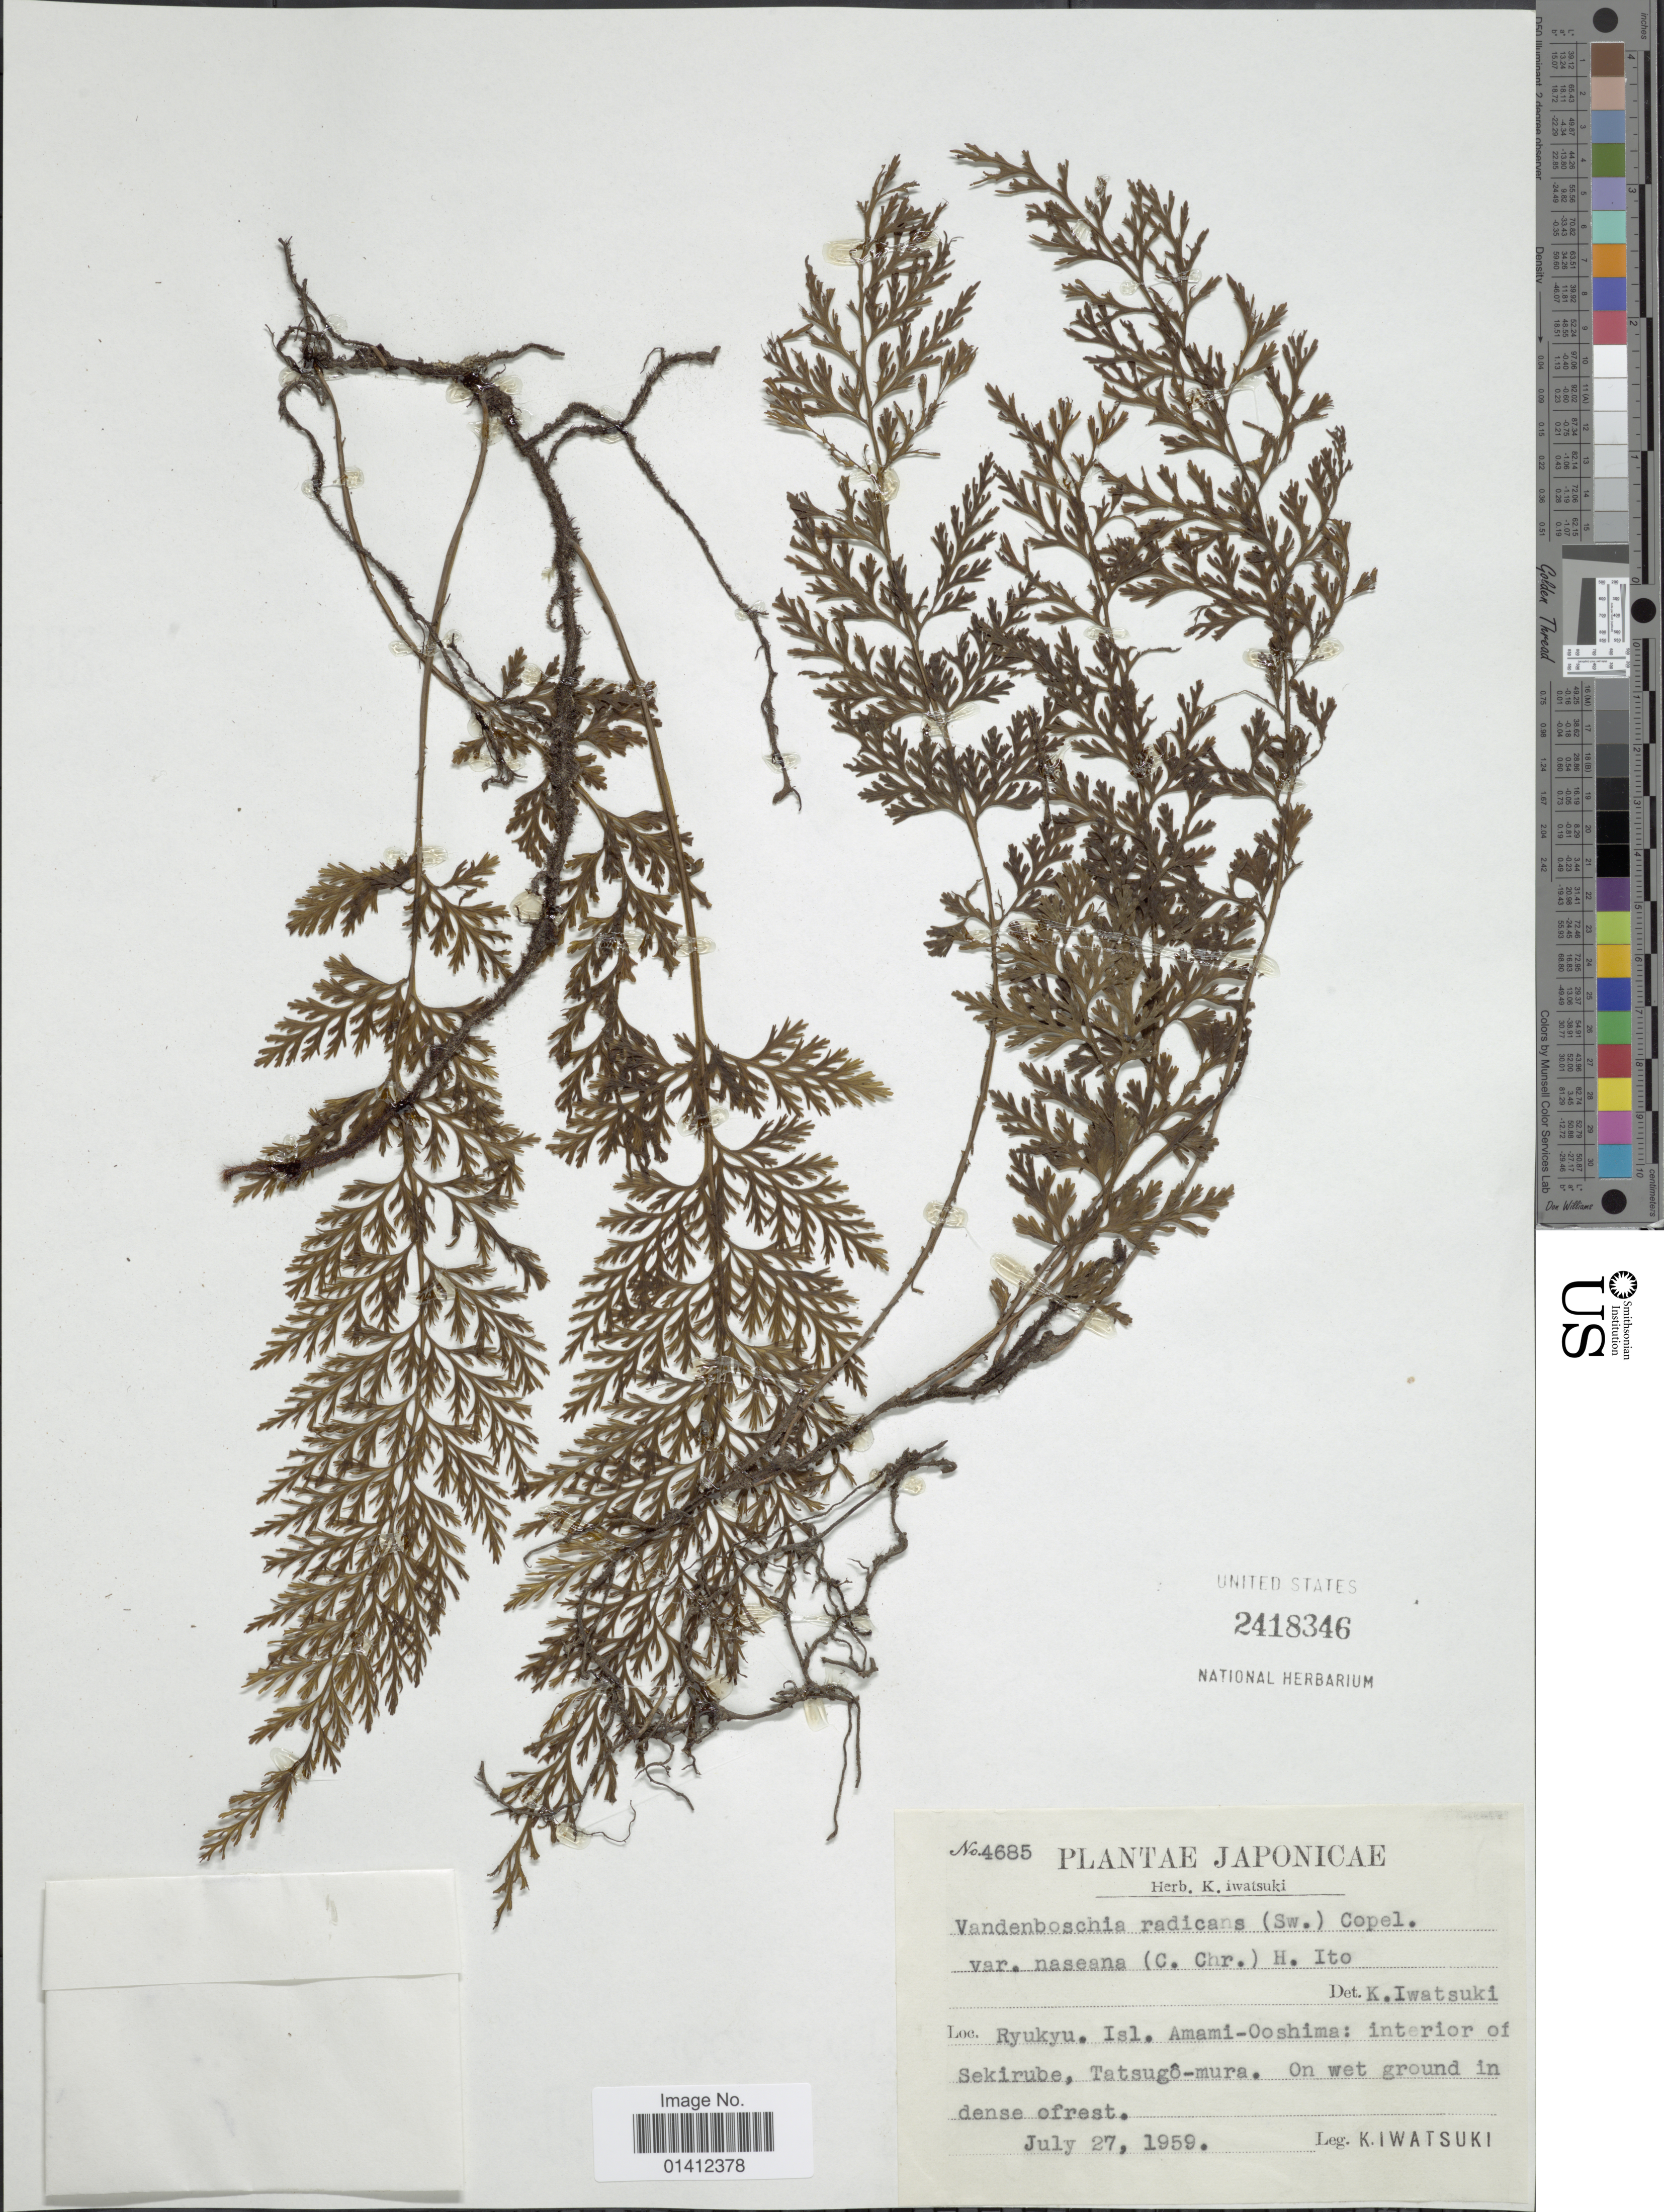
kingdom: Plantae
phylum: Tracheophyta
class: Polypodiopsida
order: Hymenophyllales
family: Hymenophyllaceae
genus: Vandenboschia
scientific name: Vandenboschia radicans var. orientalis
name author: (C. Chr.) H. Itô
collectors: K. Iwatsuki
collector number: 4685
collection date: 1959-07-27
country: Japan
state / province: Okinawa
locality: Ryukyu Isl. Amami-Ooshima: interior of Sekirube, Tatsugô-mura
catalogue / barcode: US 2418346